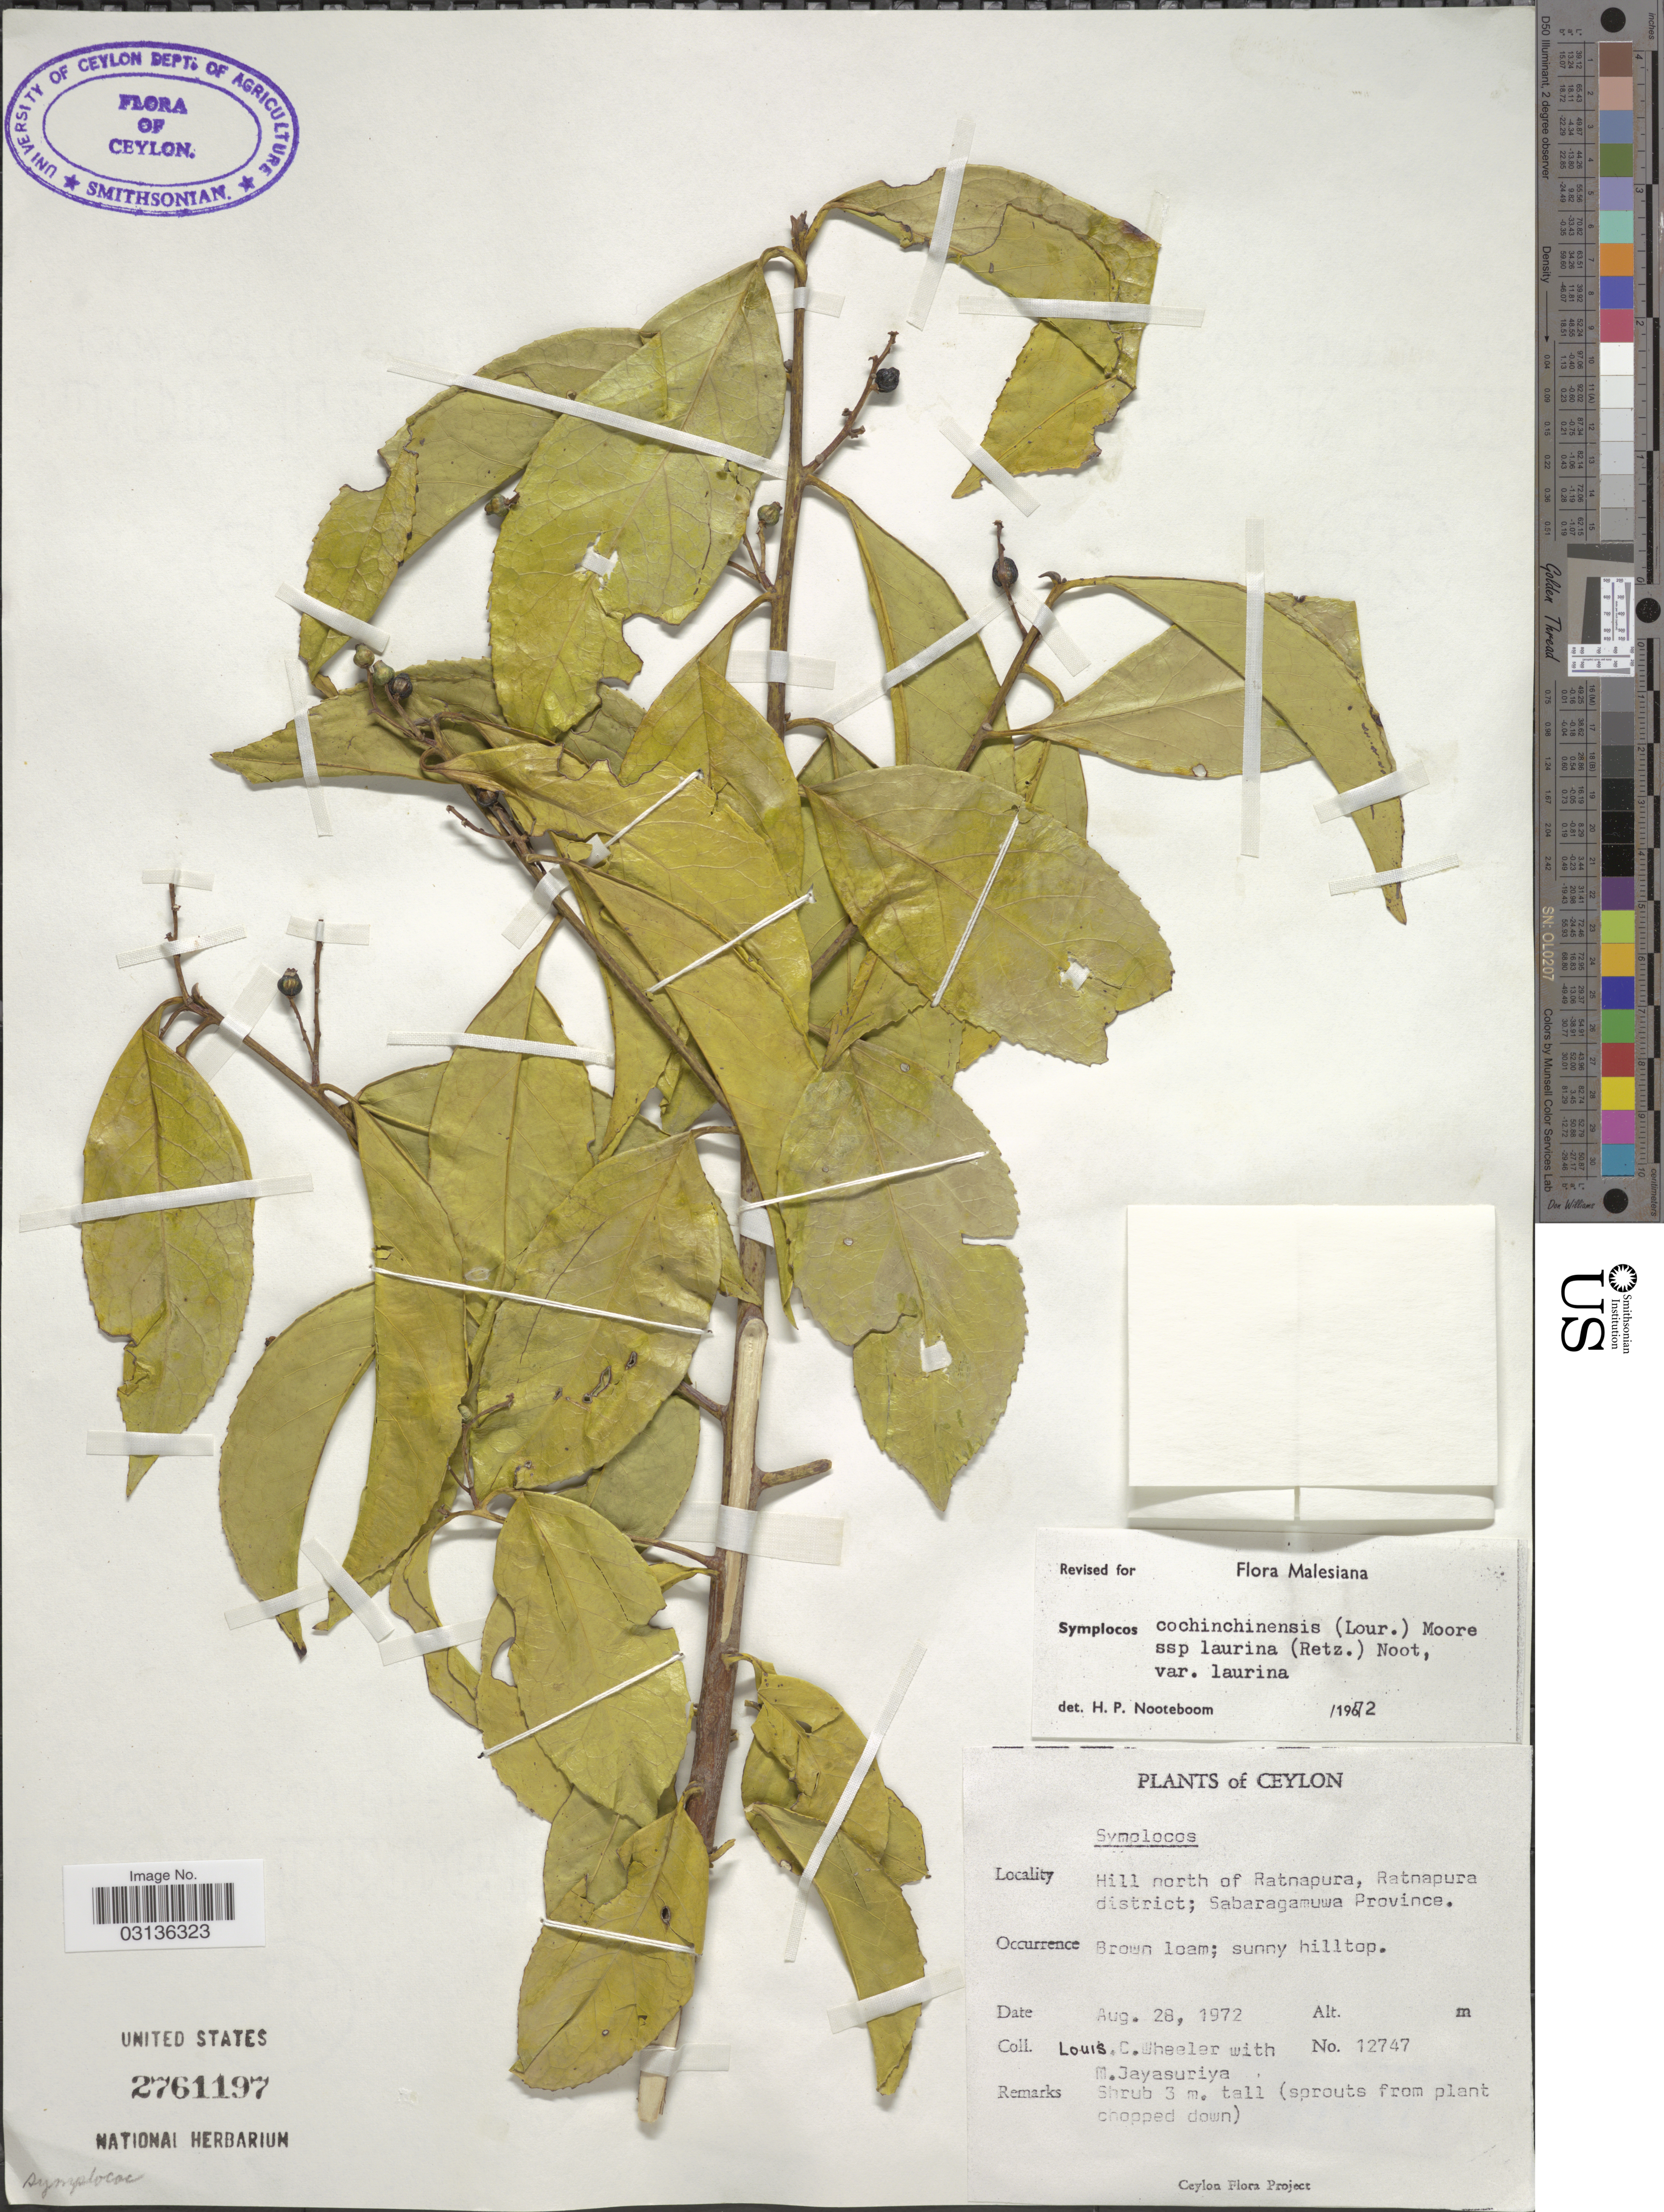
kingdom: Plantae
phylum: Tracheophyta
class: Magnoliopsida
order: Ericales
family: Symplocaceae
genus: Symplocos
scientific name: Symplocos cochinchinensis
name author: (Lour.) S. Moore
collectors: L. C. Wheeler & M. Jayasuriya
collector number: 12747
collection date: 1972-08-28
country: Sri Lanka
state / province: Sabaragamuwa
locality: Ceylon. Hill north of Ratnapura, Ratnapura district; Sabaragamuwa Province.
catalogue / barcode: US 2761197